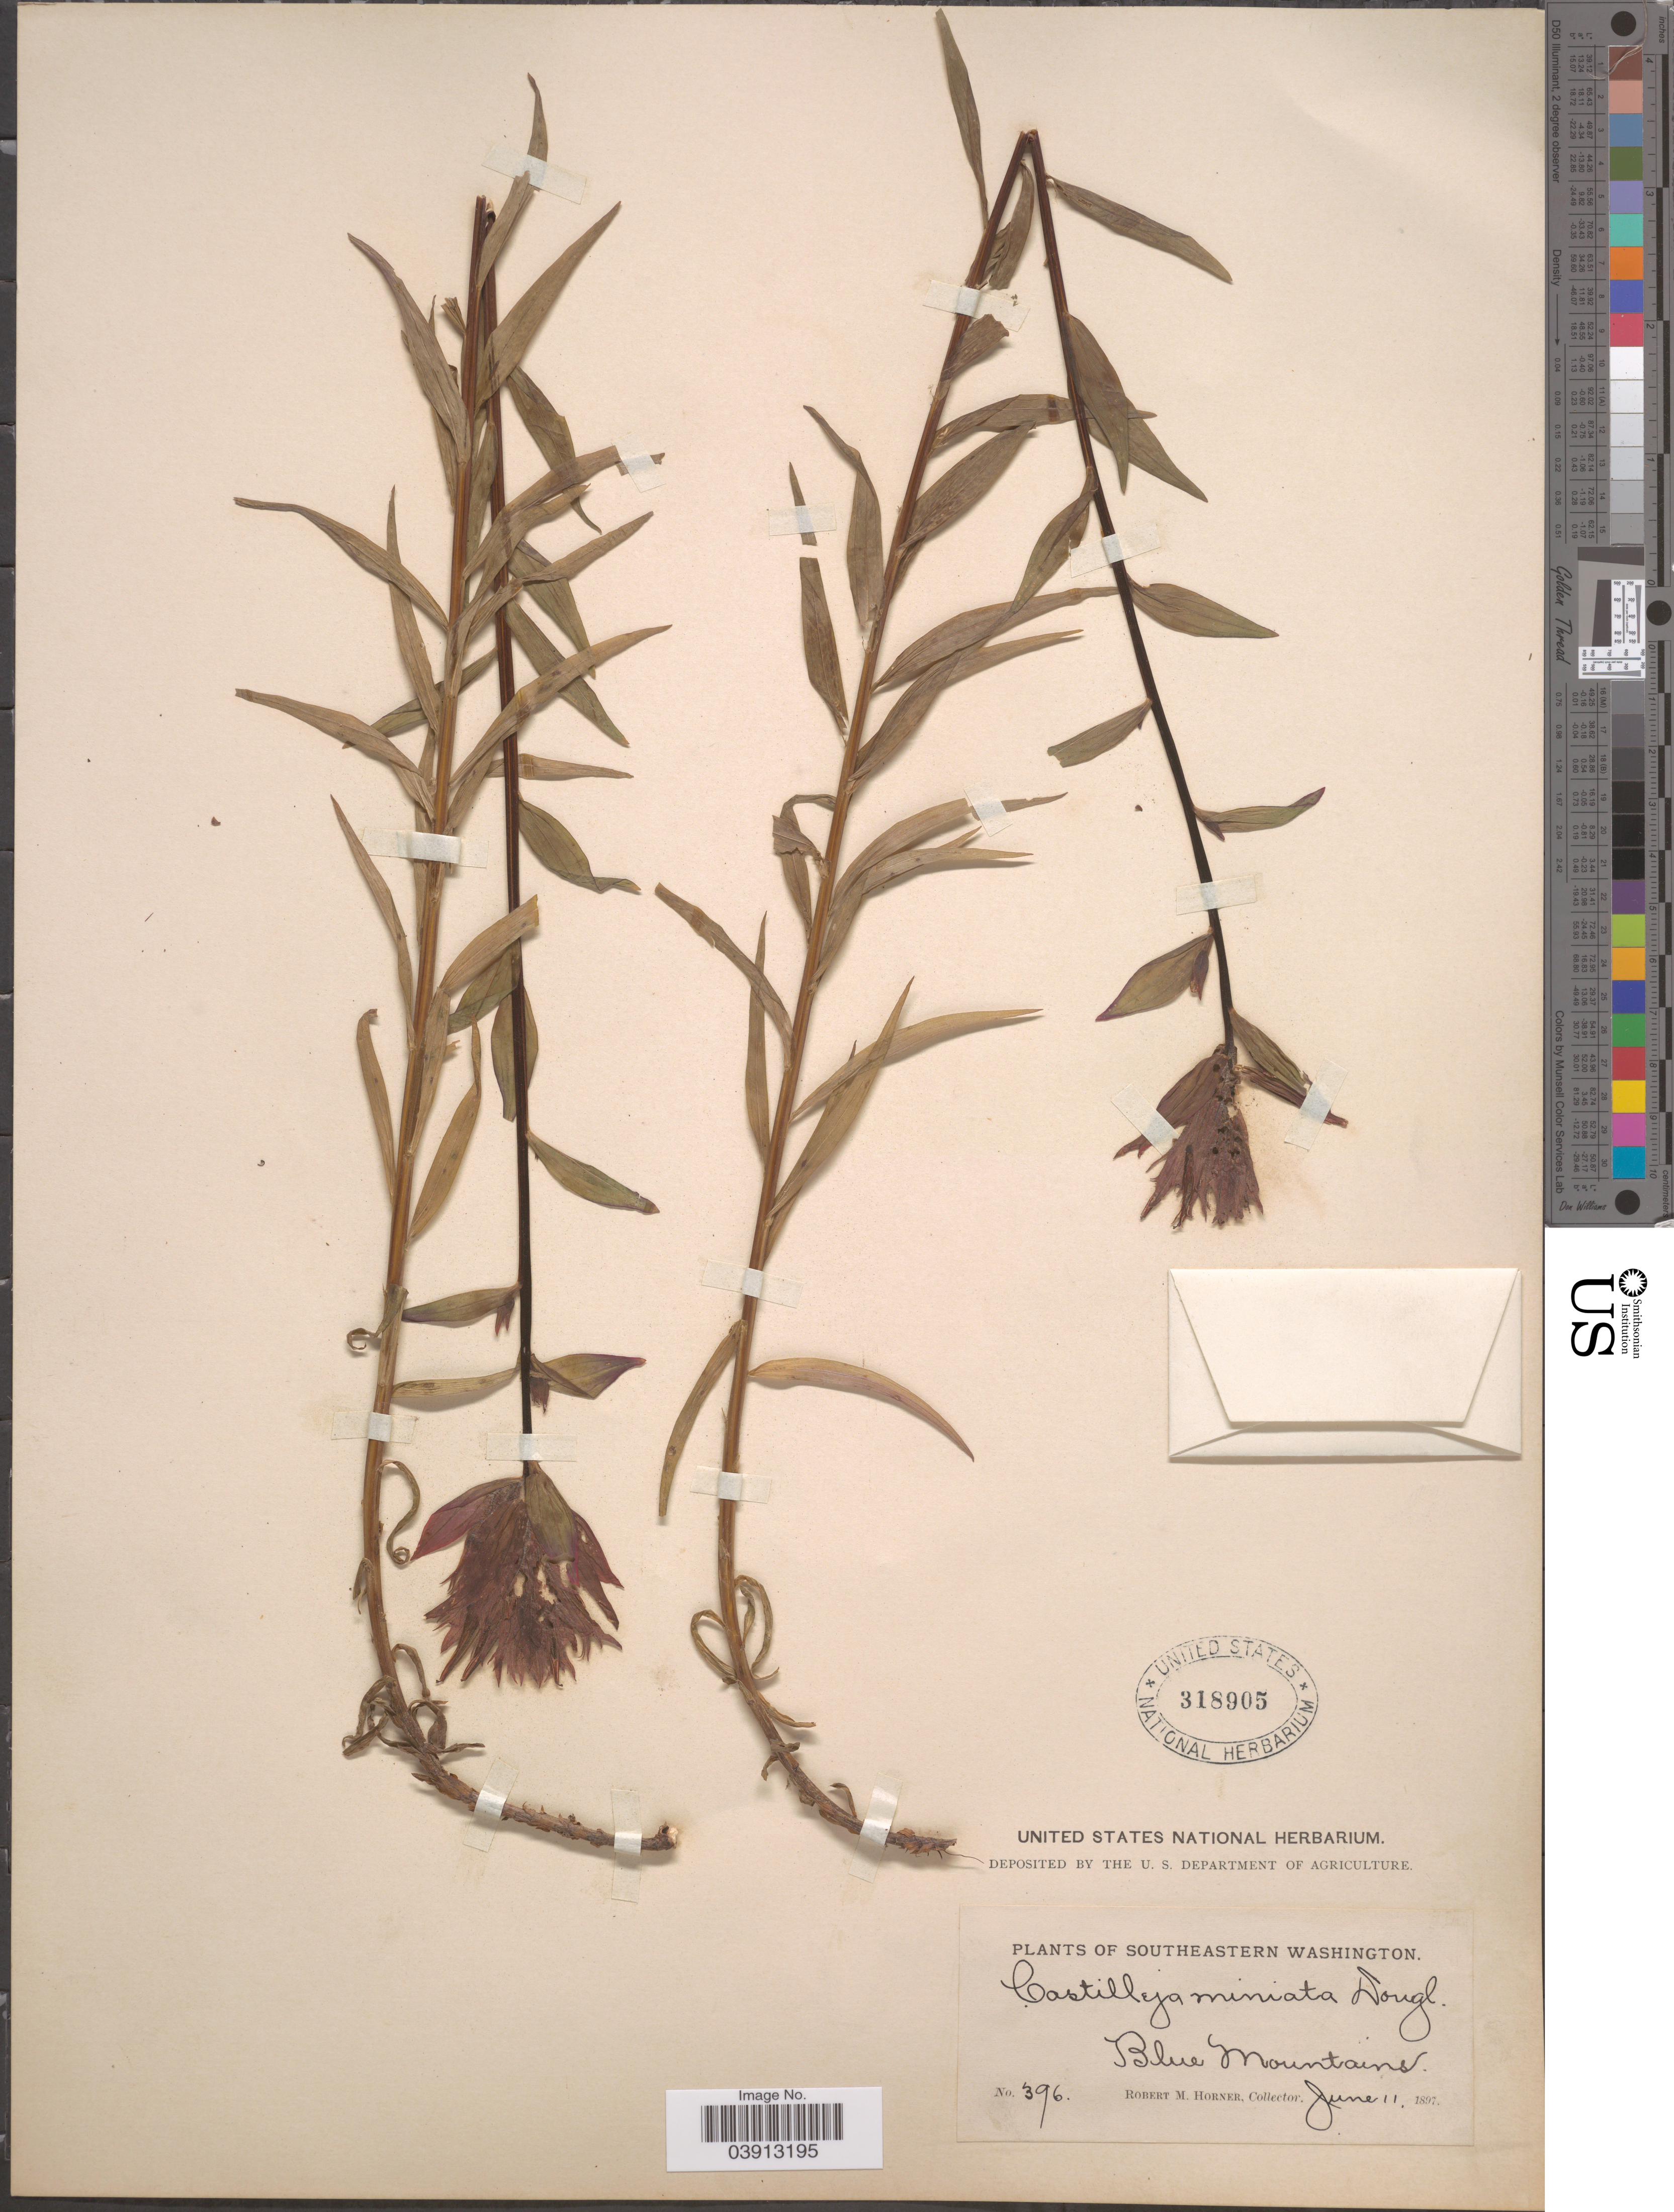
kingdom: Plantae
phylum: Tracheophyta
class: Magnoliopsida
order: Lamiales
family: Orobanchaceae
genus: Castilleja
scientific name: Castilleja miniata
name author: Douglas ex Hook.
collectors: R. Horner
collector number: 396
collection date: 1897-06-11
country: United States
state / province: Oregon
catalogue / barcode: US 318905